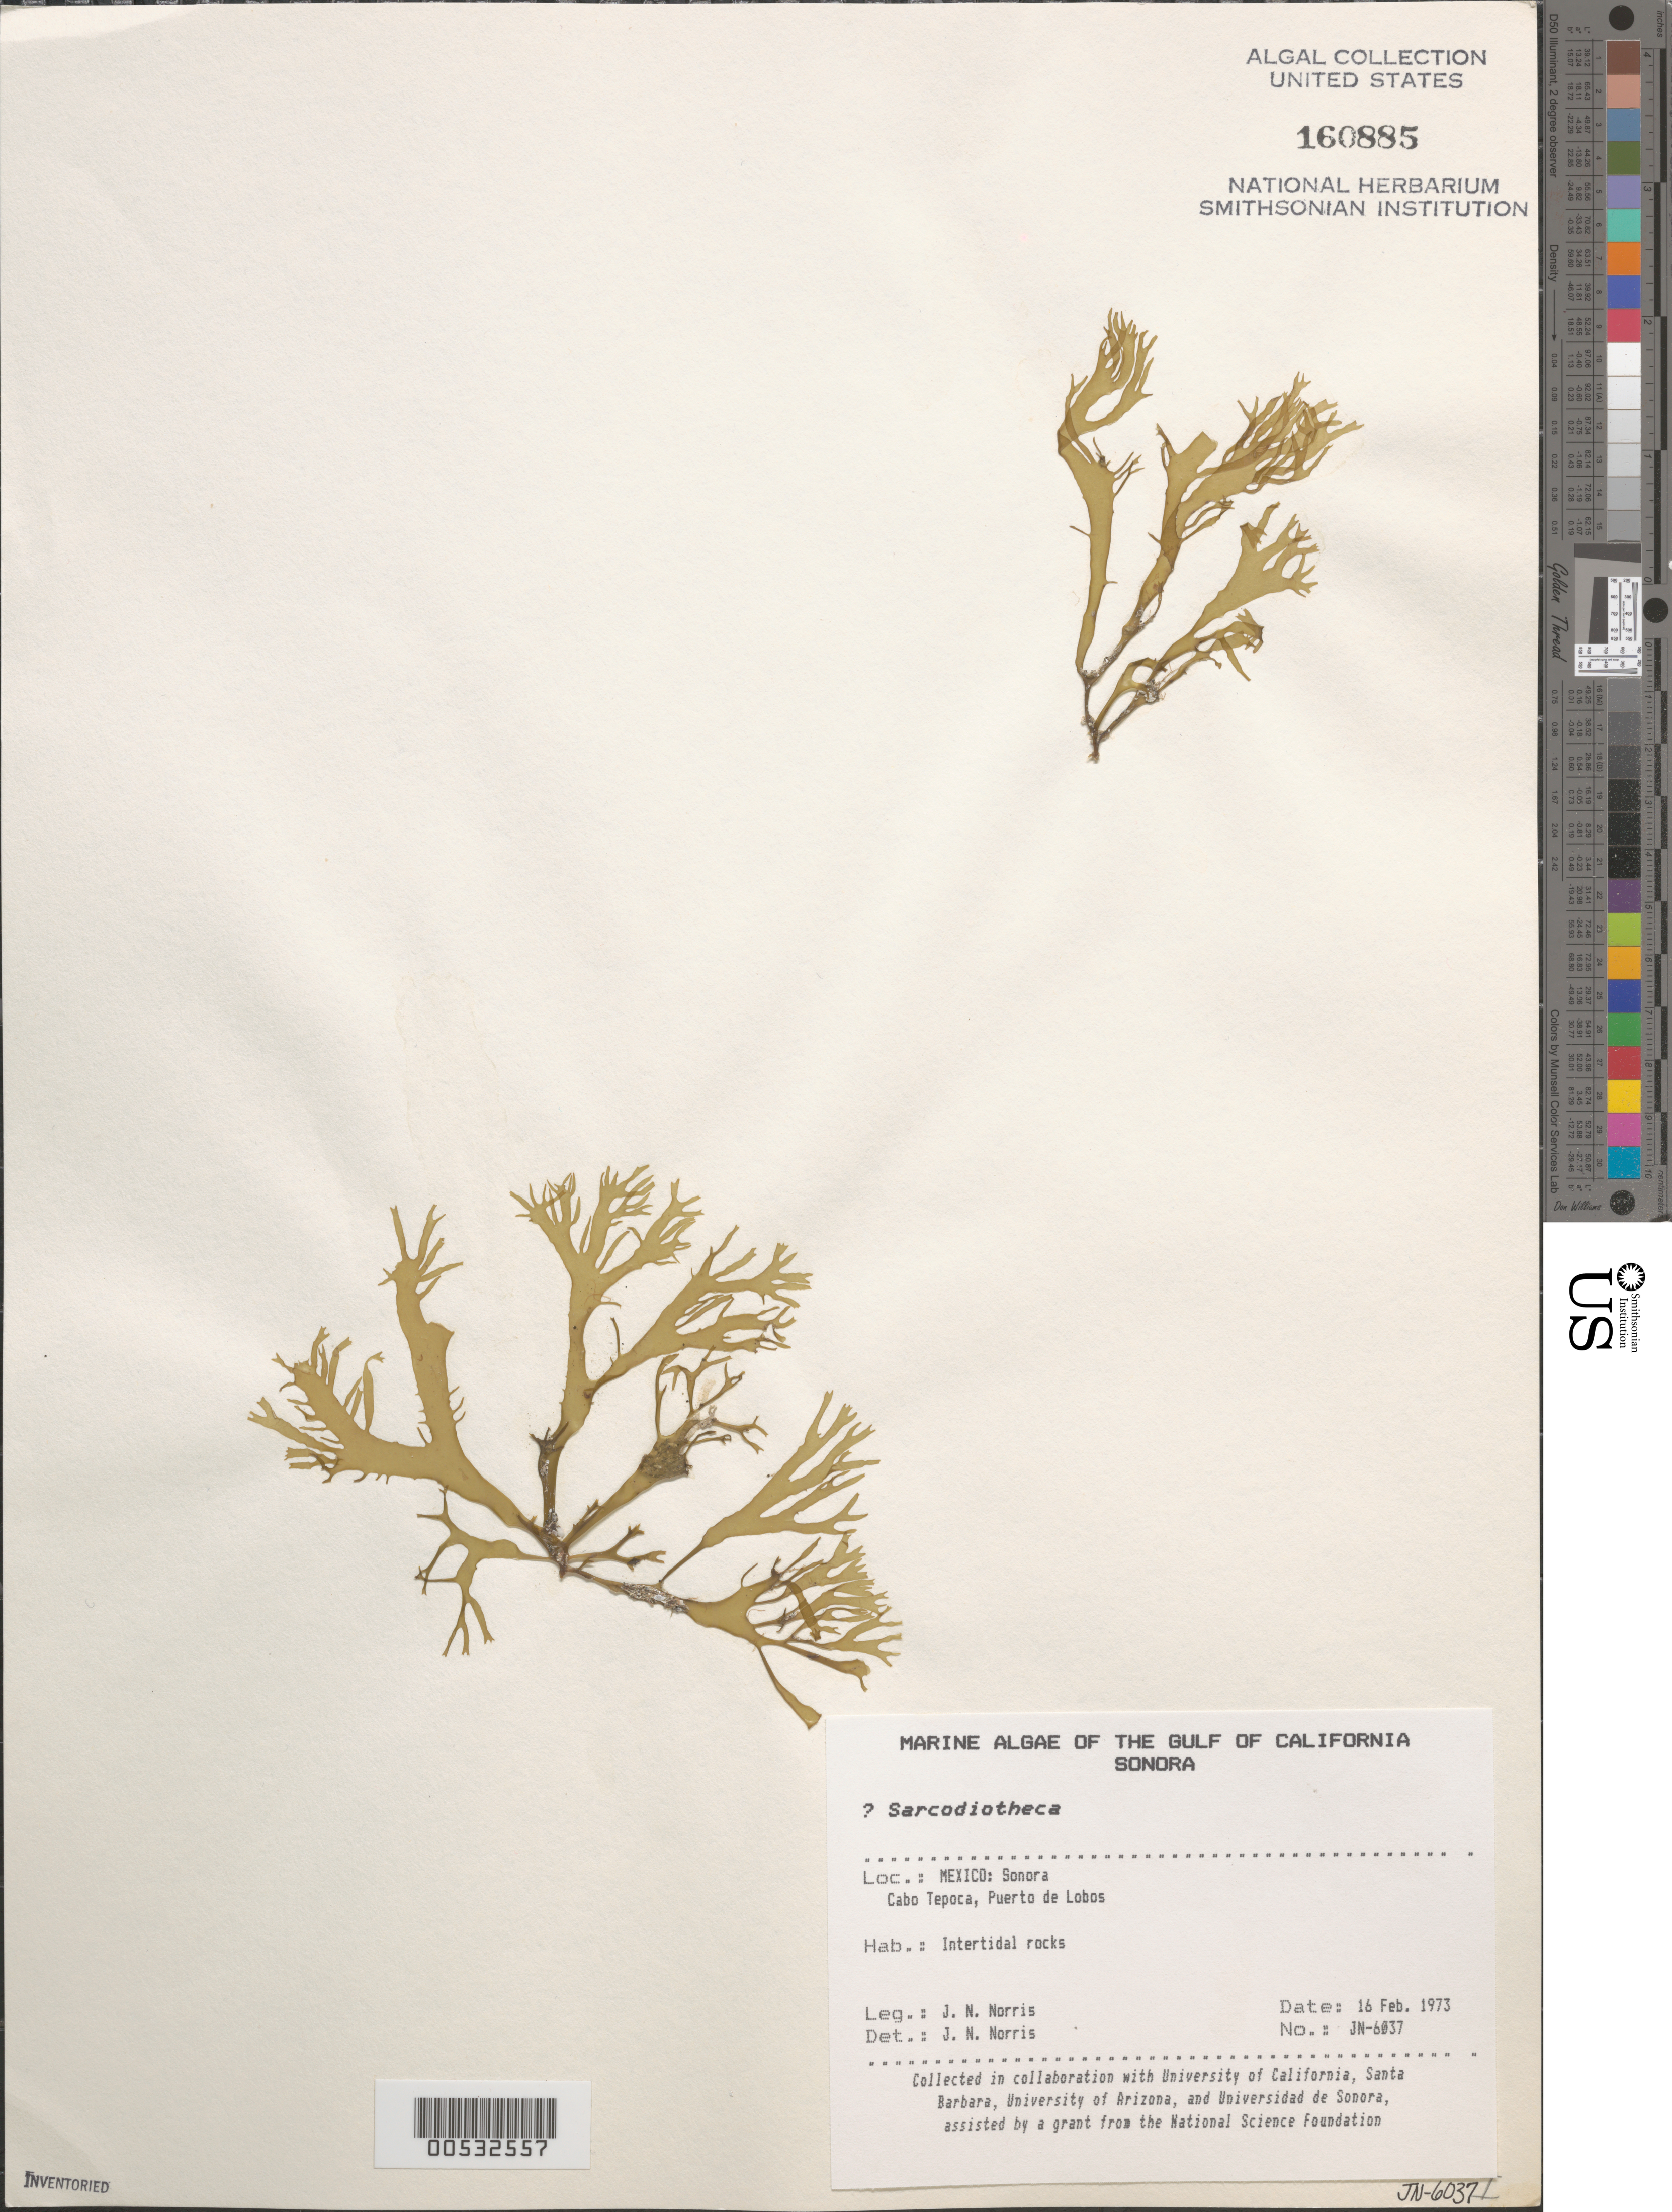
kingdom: Plantae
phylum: Rhodophyta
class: Florideophyceae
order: Gigartinales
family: Solieriaceae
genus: Sarcodiotheca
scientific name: Sarcodiotheca sp.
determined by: Norris, James N.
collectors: J. N. Norris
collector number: JN-6037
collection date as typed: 16 Feb 1973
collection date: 1973-02-16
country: Mexico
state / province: Sonora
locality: Cabo Tepoca, Puerto de Lobos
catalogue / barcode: US 160885